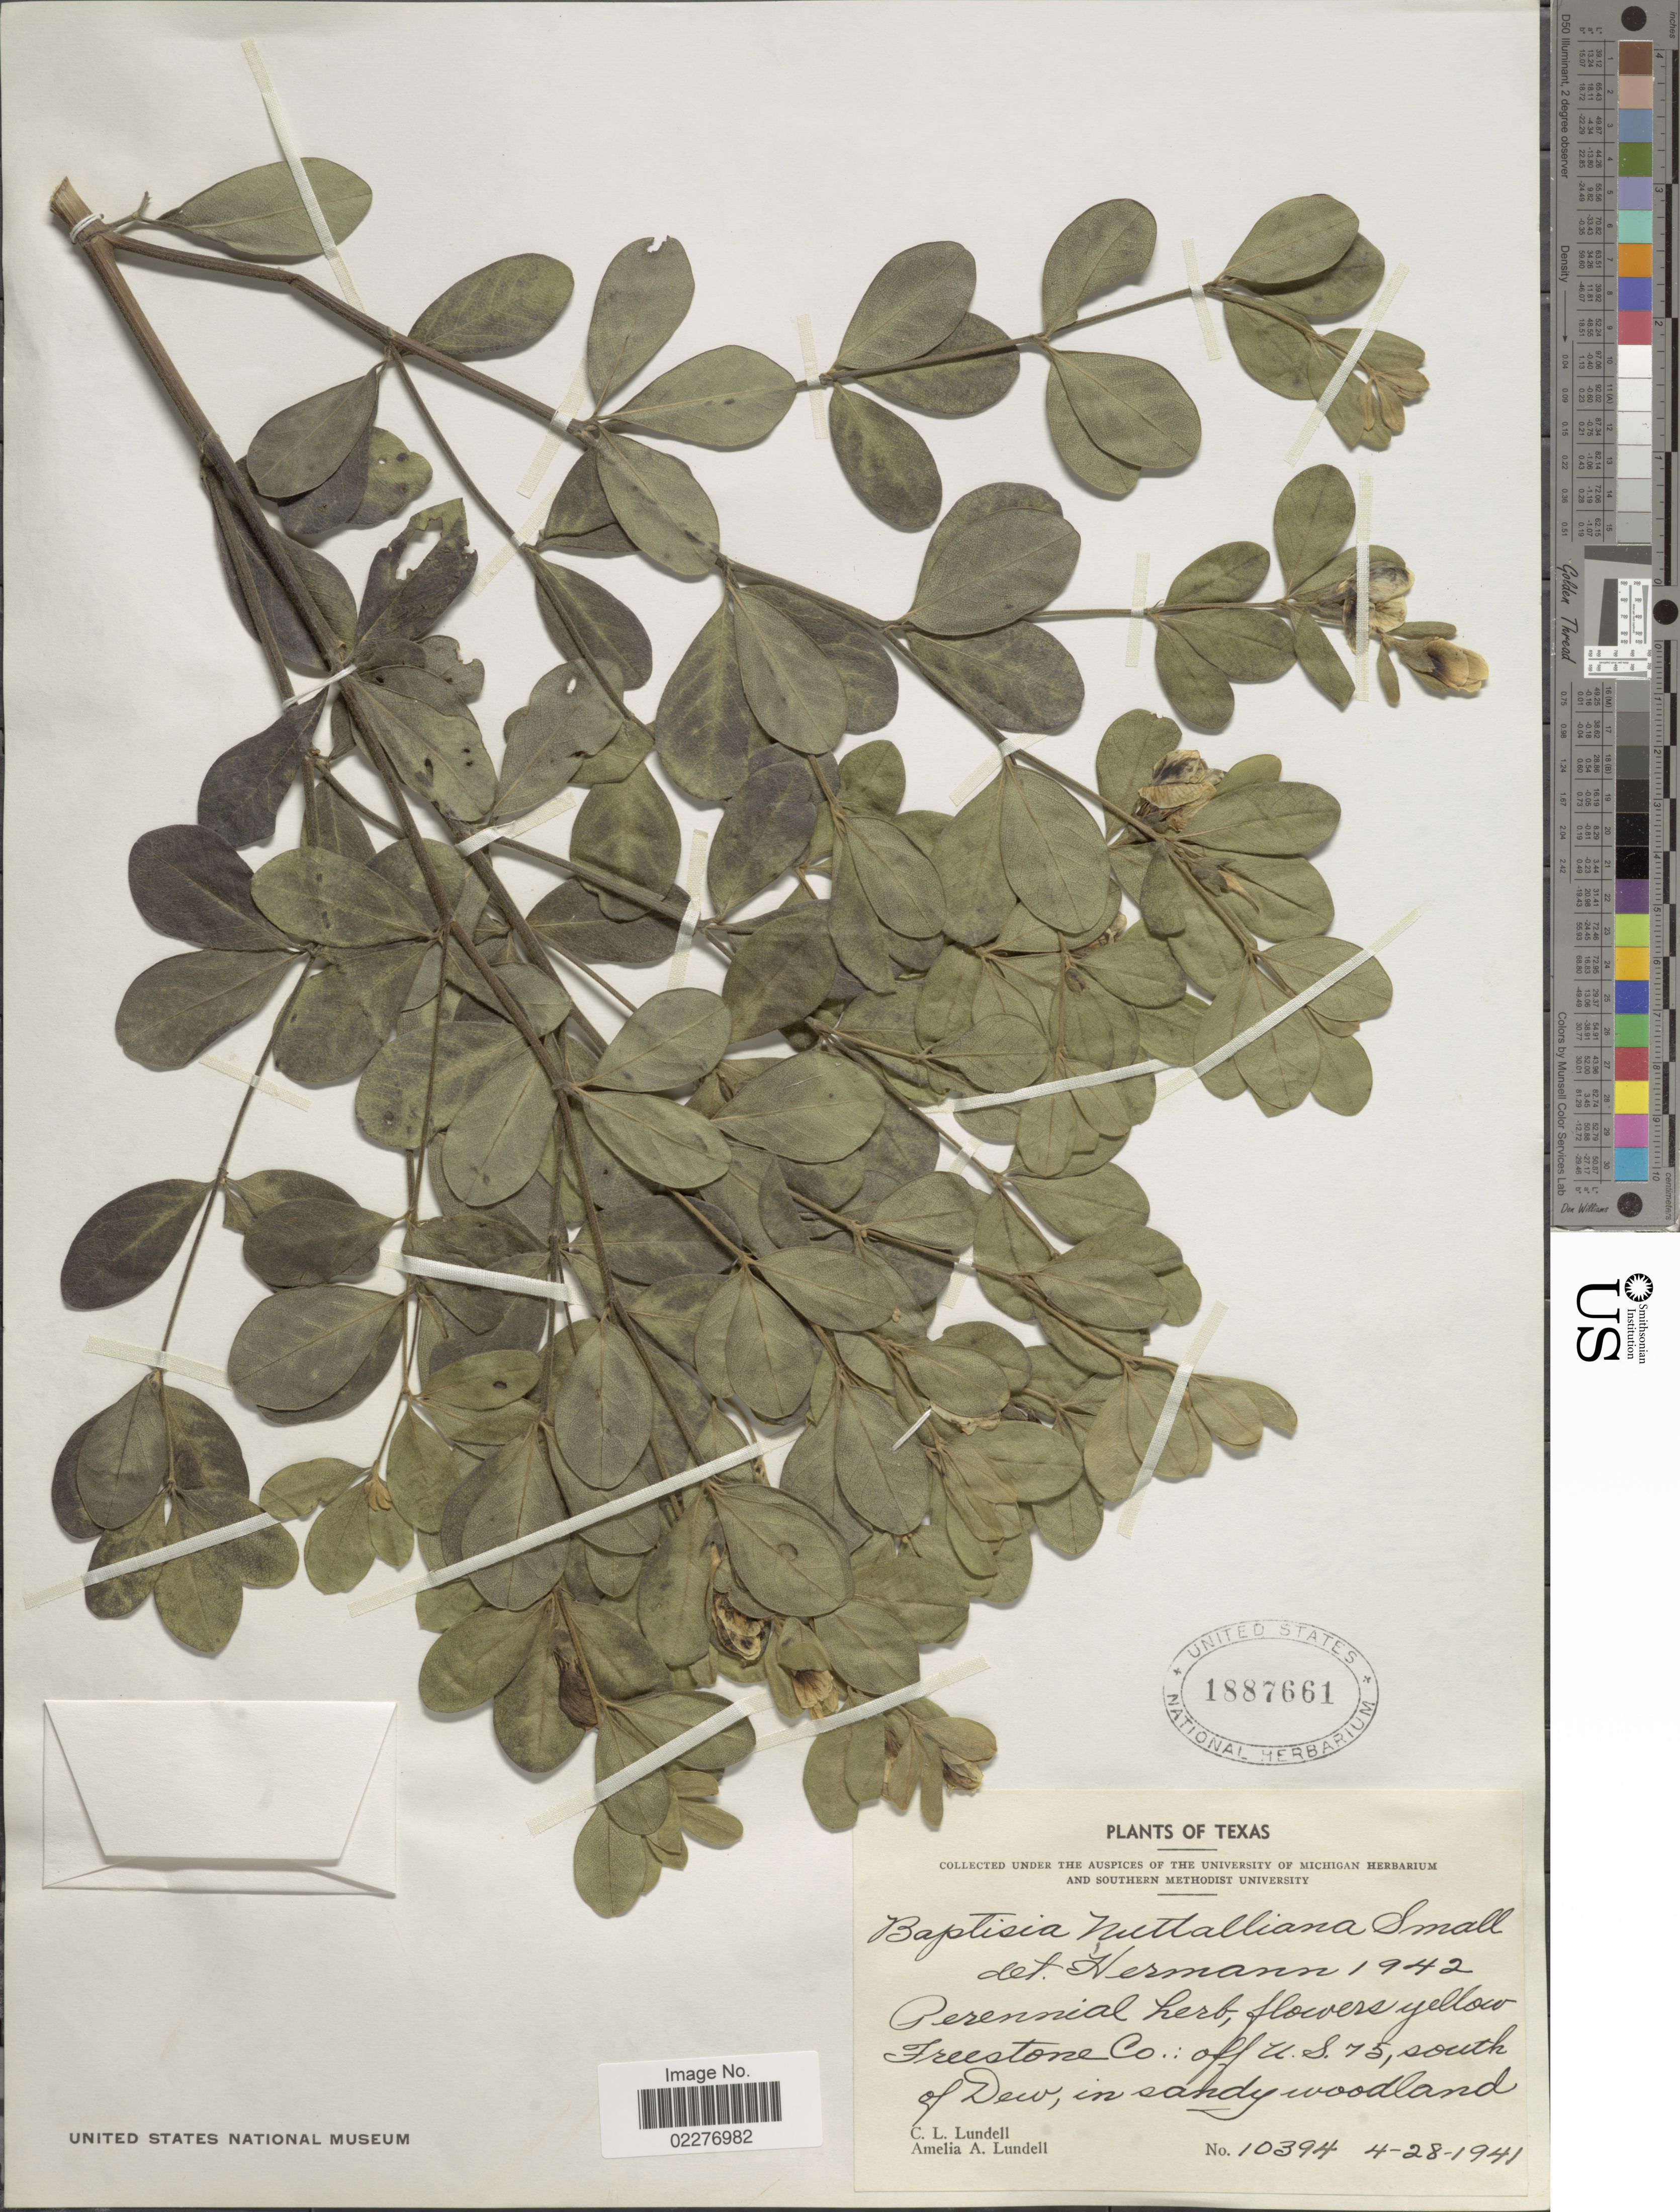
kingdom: Plantae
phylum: Tracheophyta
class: Magnoliopsida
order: Fabales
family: Fabaceae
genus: Baptisia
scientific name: Baptisia nuttalliana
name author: Small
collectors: C. L. Lundell & A. A. Lundell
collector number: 10394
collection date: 1941-04-28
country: United States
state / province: Texas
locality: Freestone Co: off U.S. 75, south of Dew, in sandy woodland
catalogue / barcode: US 1887661